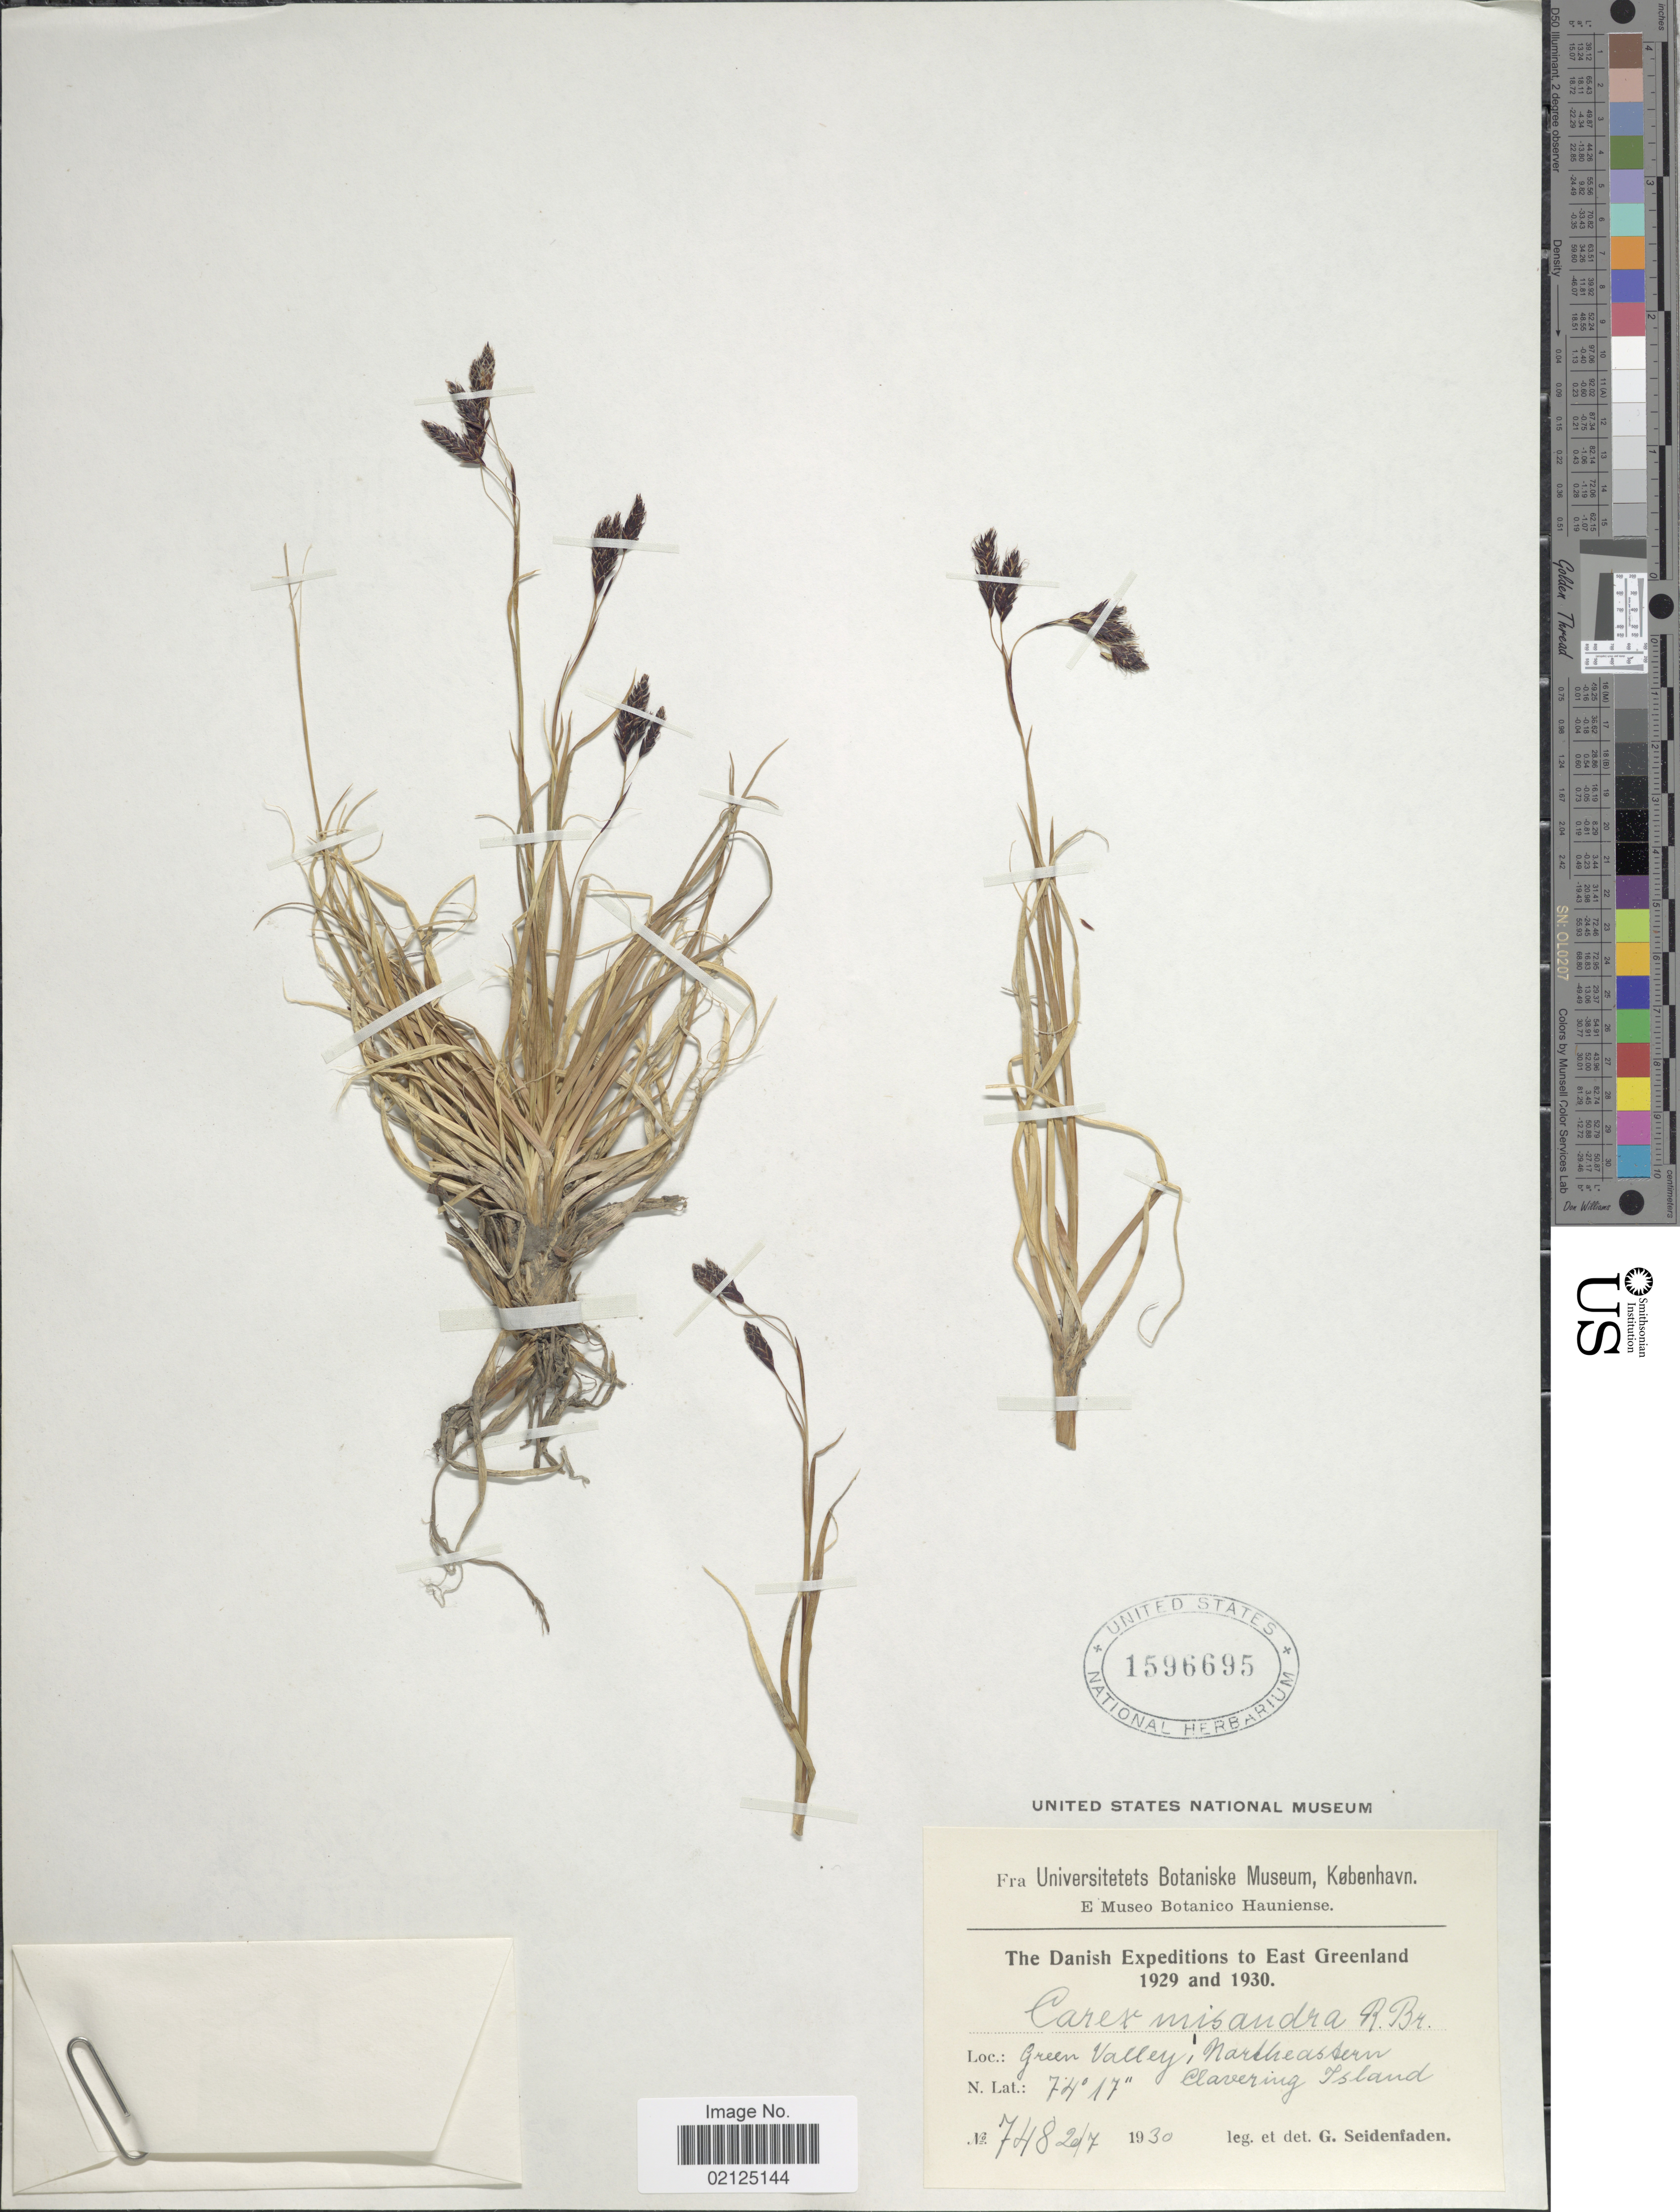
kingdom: Plantae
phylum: Tracheophyta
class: Liliopsida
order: Poales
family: Cyperaceae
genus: Carex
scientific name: Carex fuliginosa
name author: Schkuhr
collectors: G. Seidenfaden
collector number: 748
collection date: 1930-07-20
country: Greenland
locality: East Greenland, Green Valley, Northeastern Clavering Island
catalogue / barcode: US 1596695